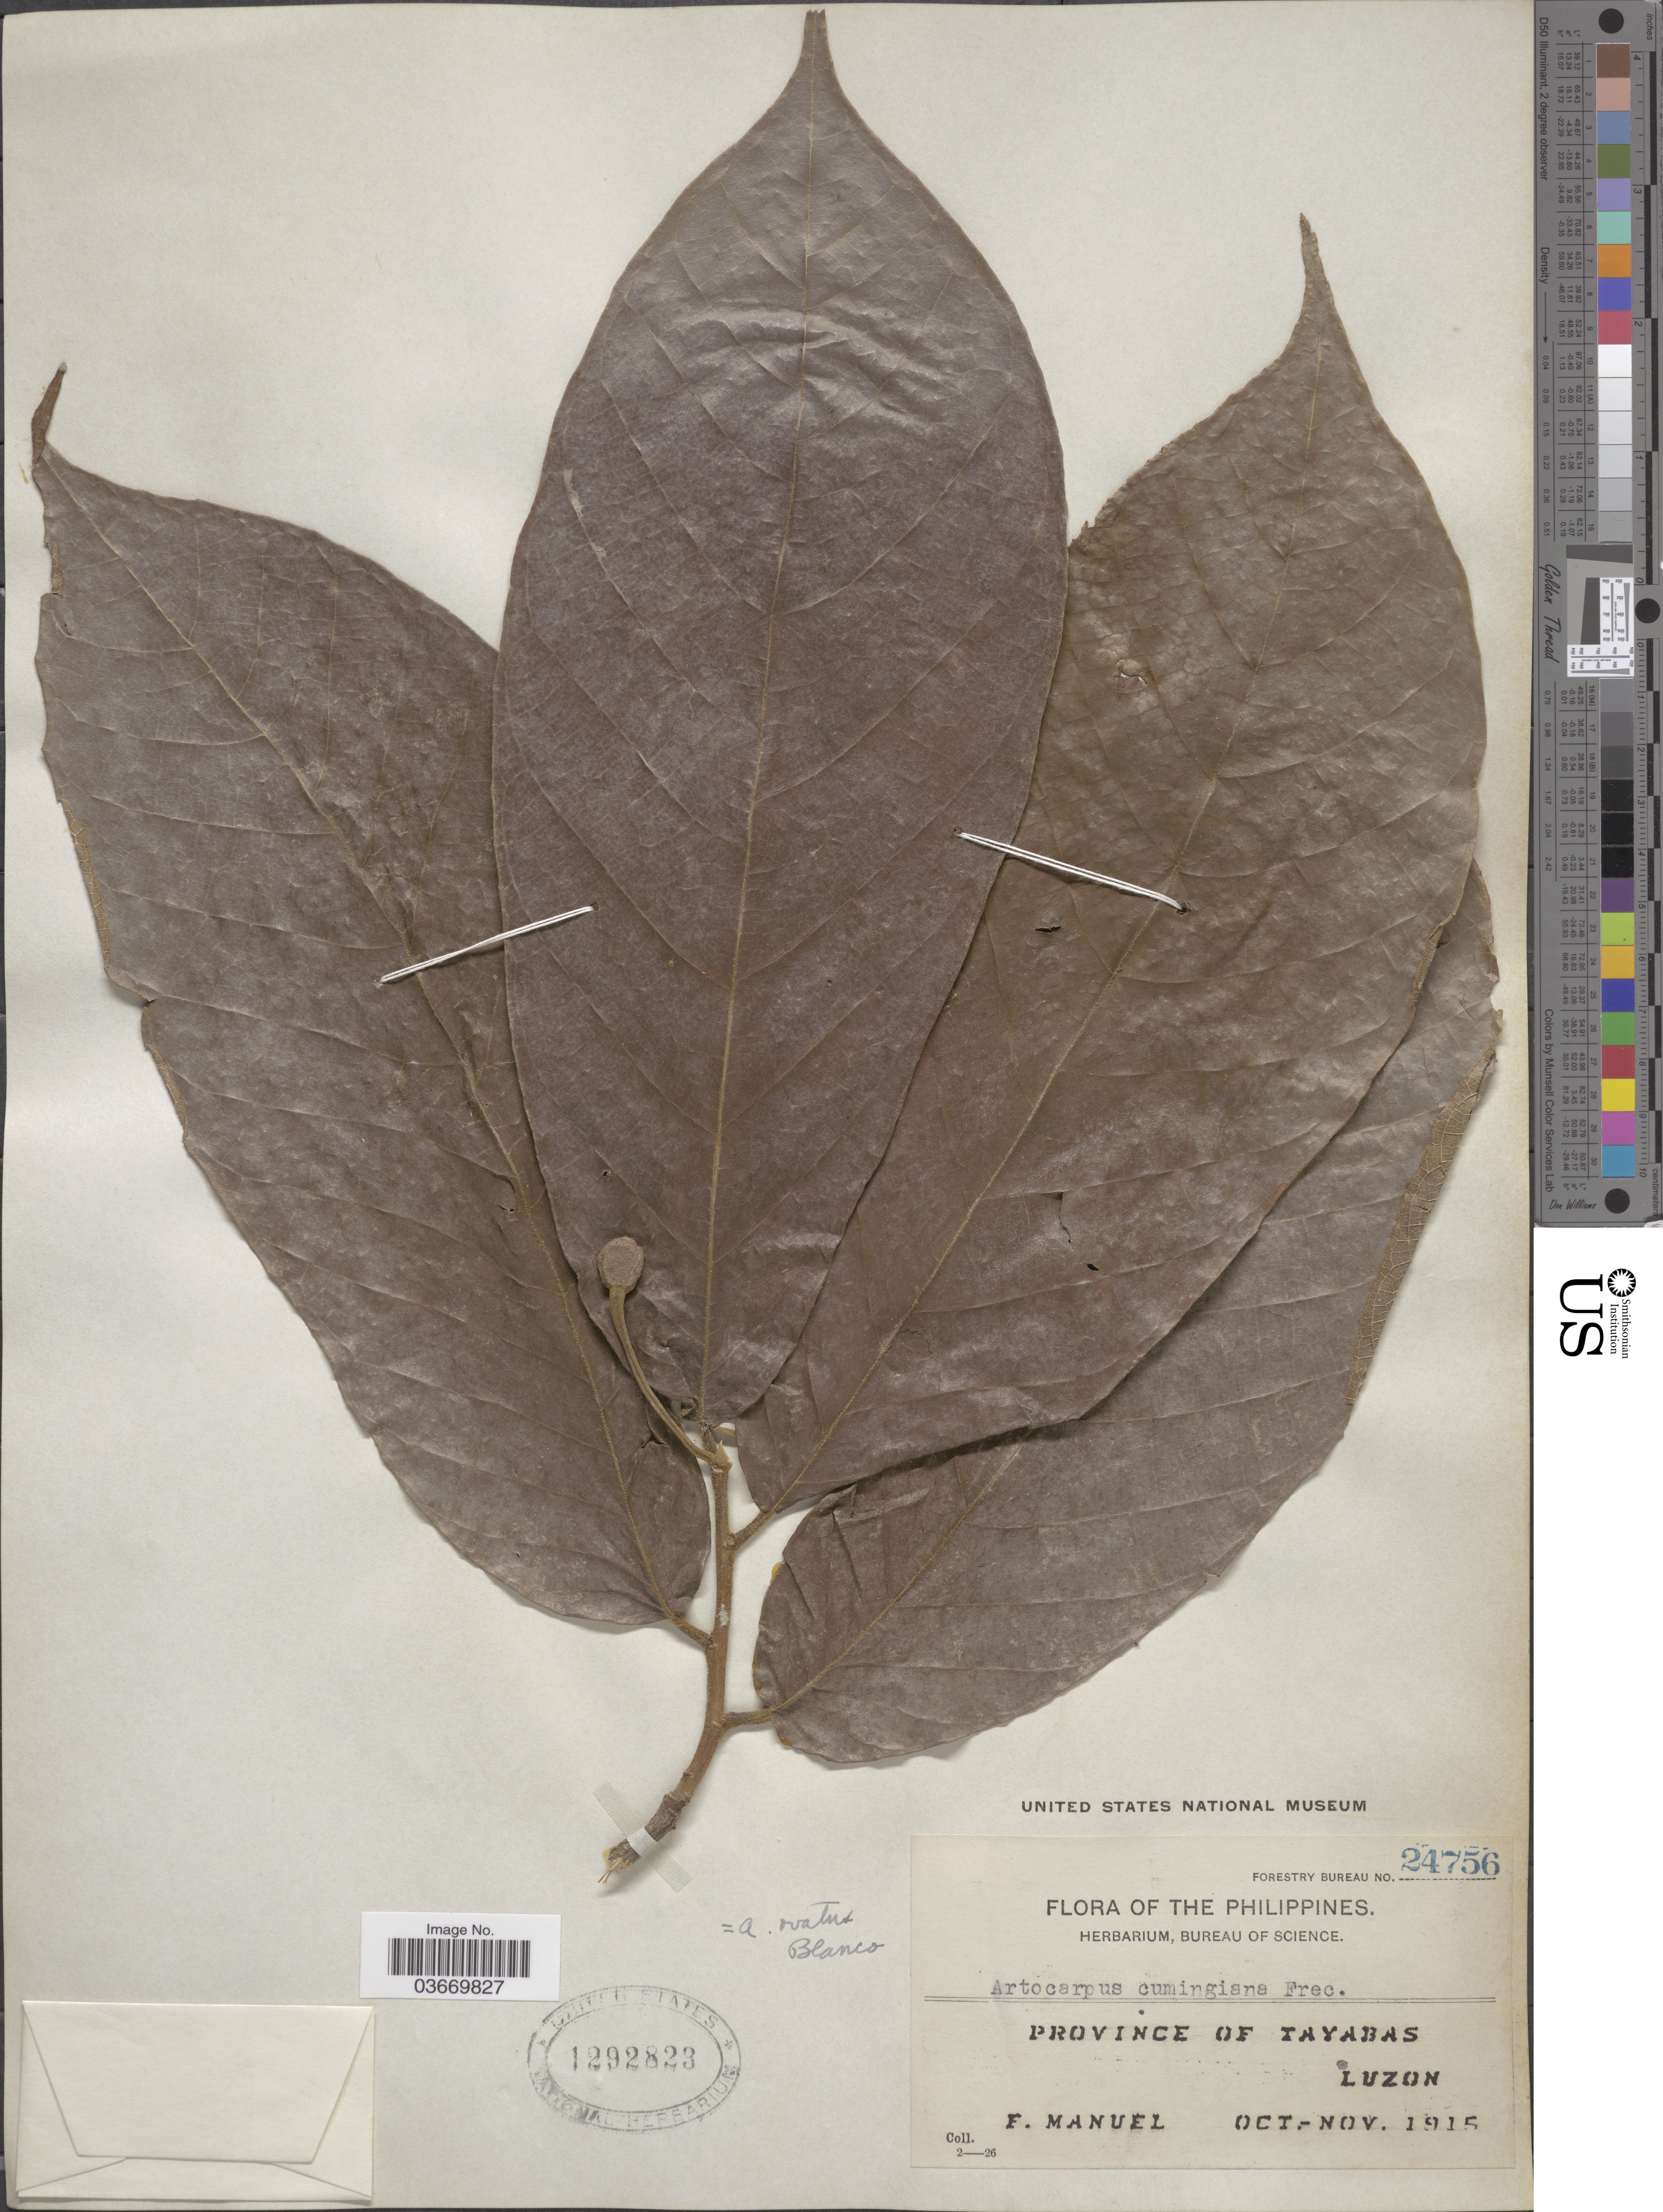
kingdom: Plantae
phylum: Tracheophyta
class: Magnoliopsida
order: Rosales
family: Moraceae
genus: Artocarpus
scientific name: Artocarpus ovatus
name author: Blanco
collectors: F. Manuel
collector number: Forestry Bureau 24756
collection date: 1915-10/1915-11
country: Philippines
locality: Province of Tayabas, Luzon.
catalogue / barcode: US 1292823